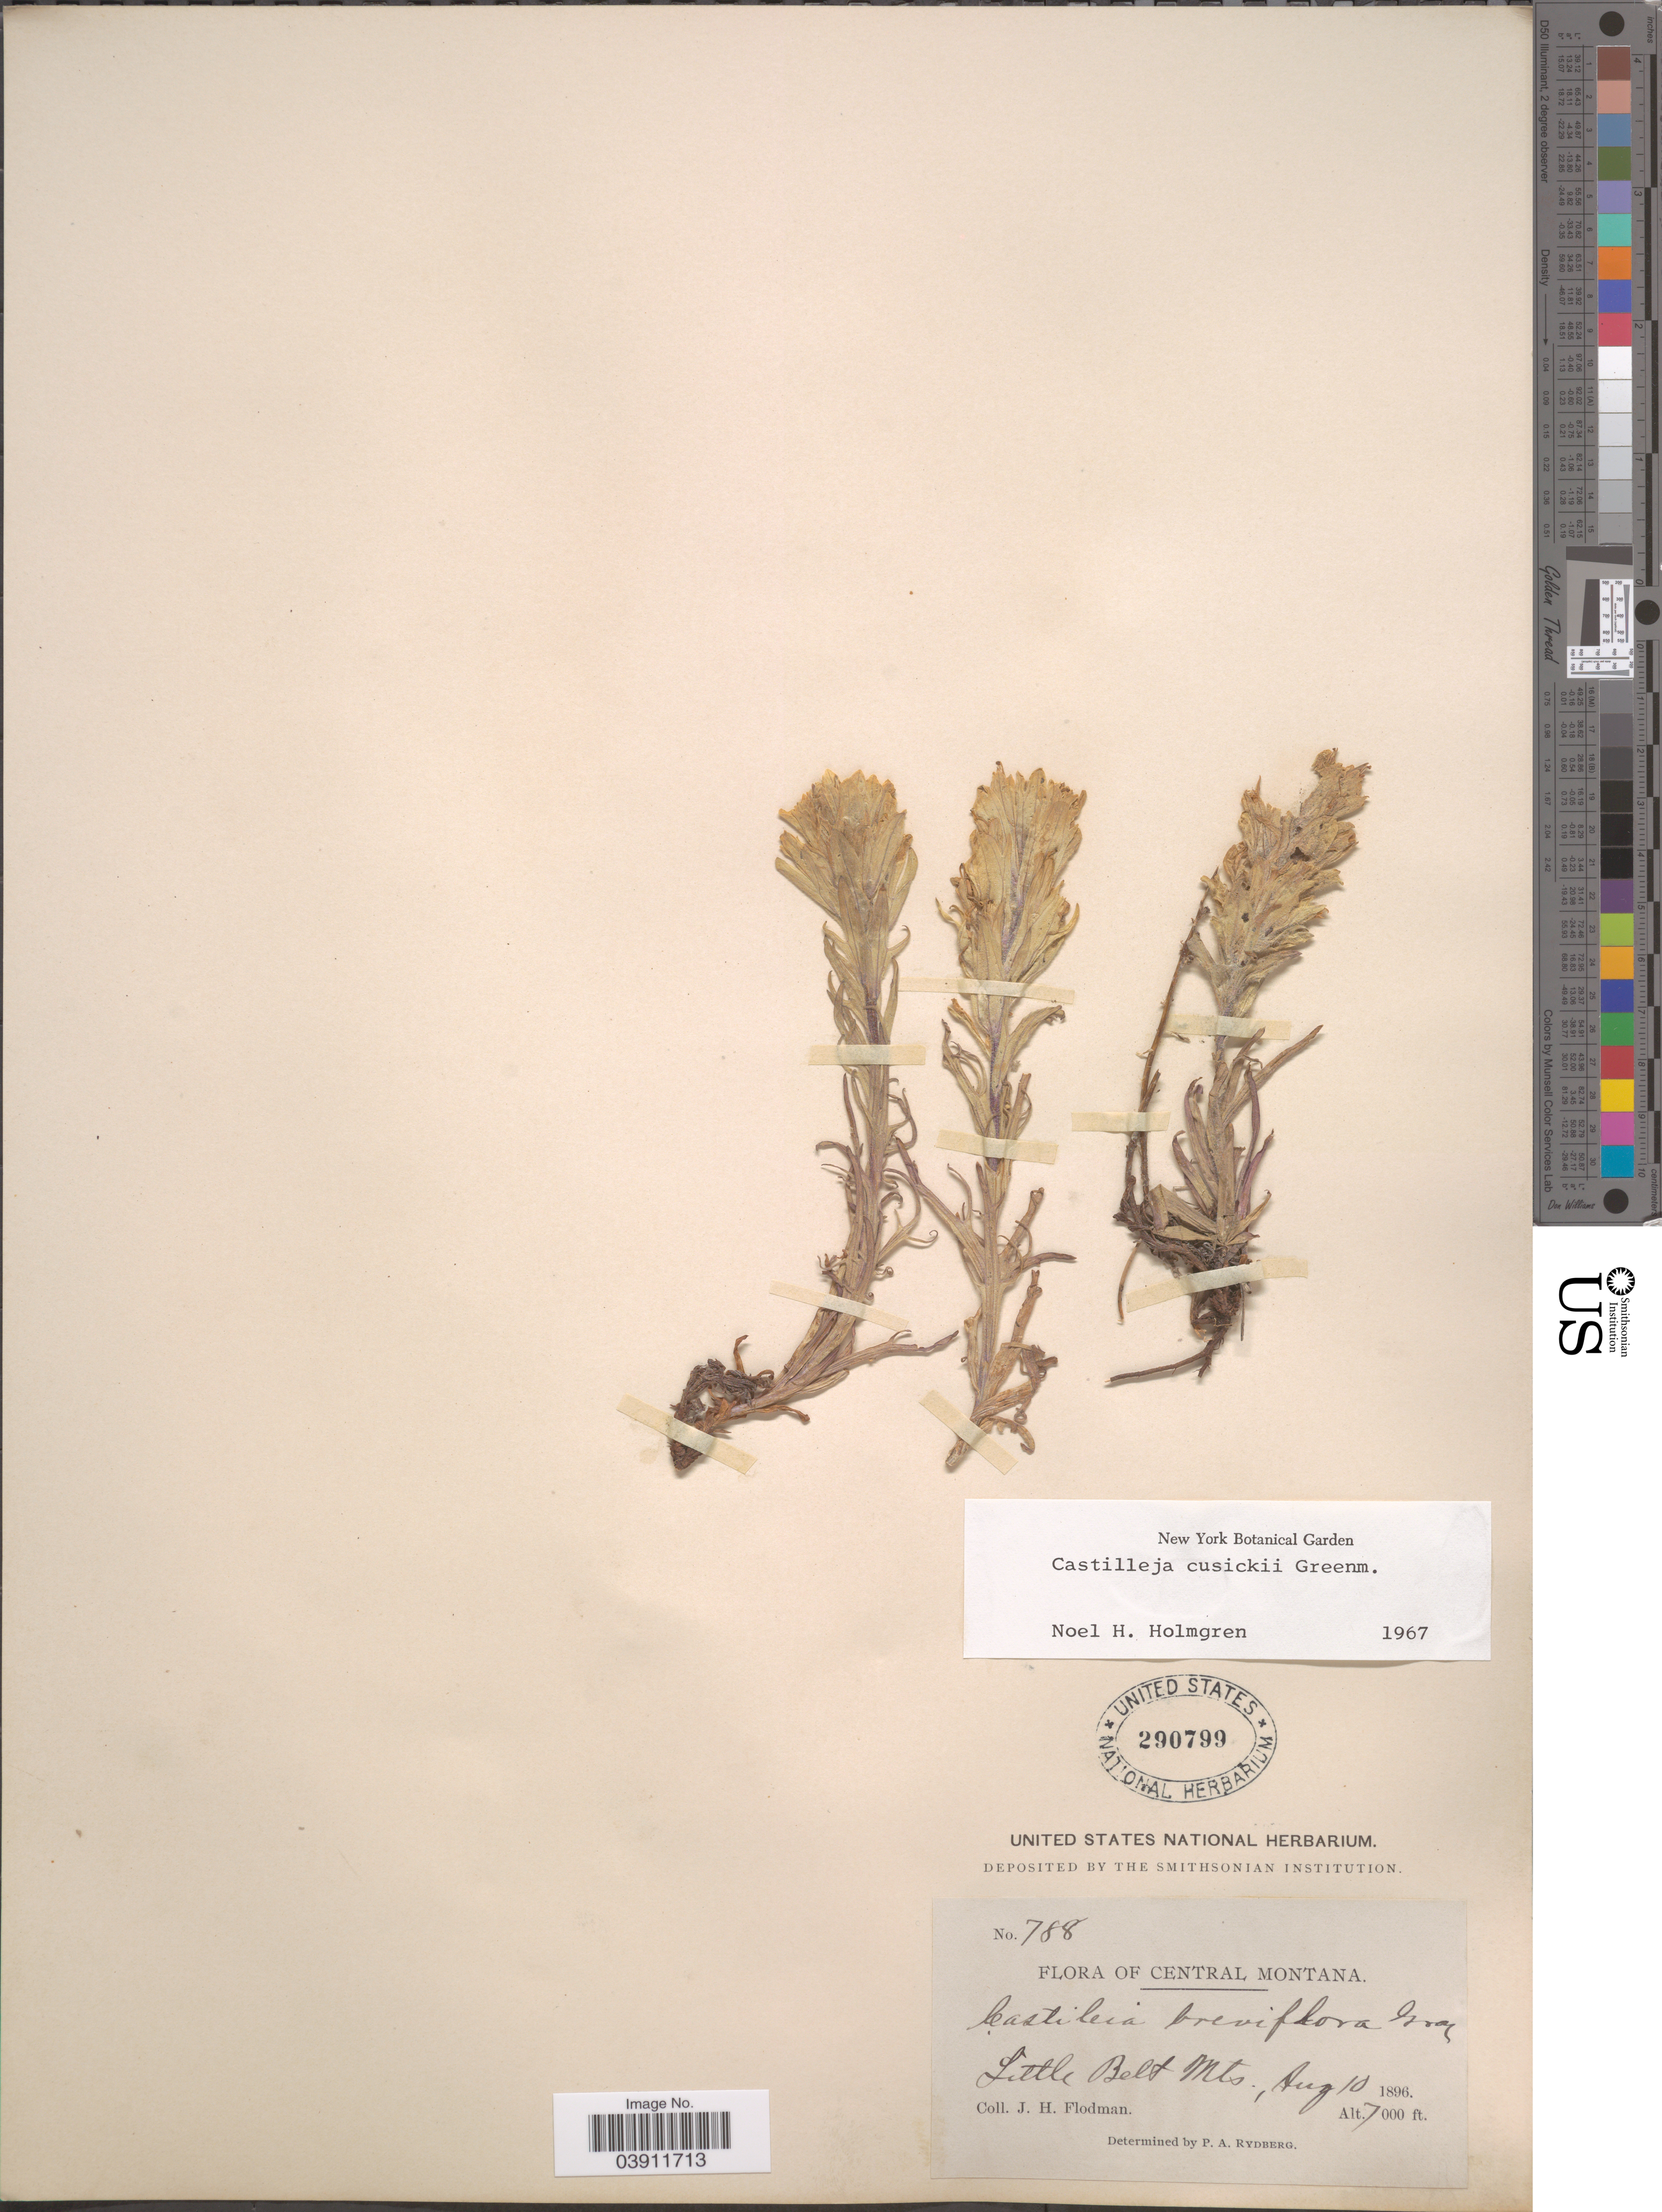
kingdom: Plantae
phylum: Tracheophyta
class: Magnoliopsida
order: Lamiales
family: Orobanchaceae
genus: Castilleja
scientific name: Castilleja cusickii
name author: Greenm.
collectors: J. Flodman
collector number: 788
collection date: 1896-08-10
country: United States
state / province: Montana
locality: Central Montana. Little Belt Mts.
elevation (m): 2134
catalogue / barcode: US 290799